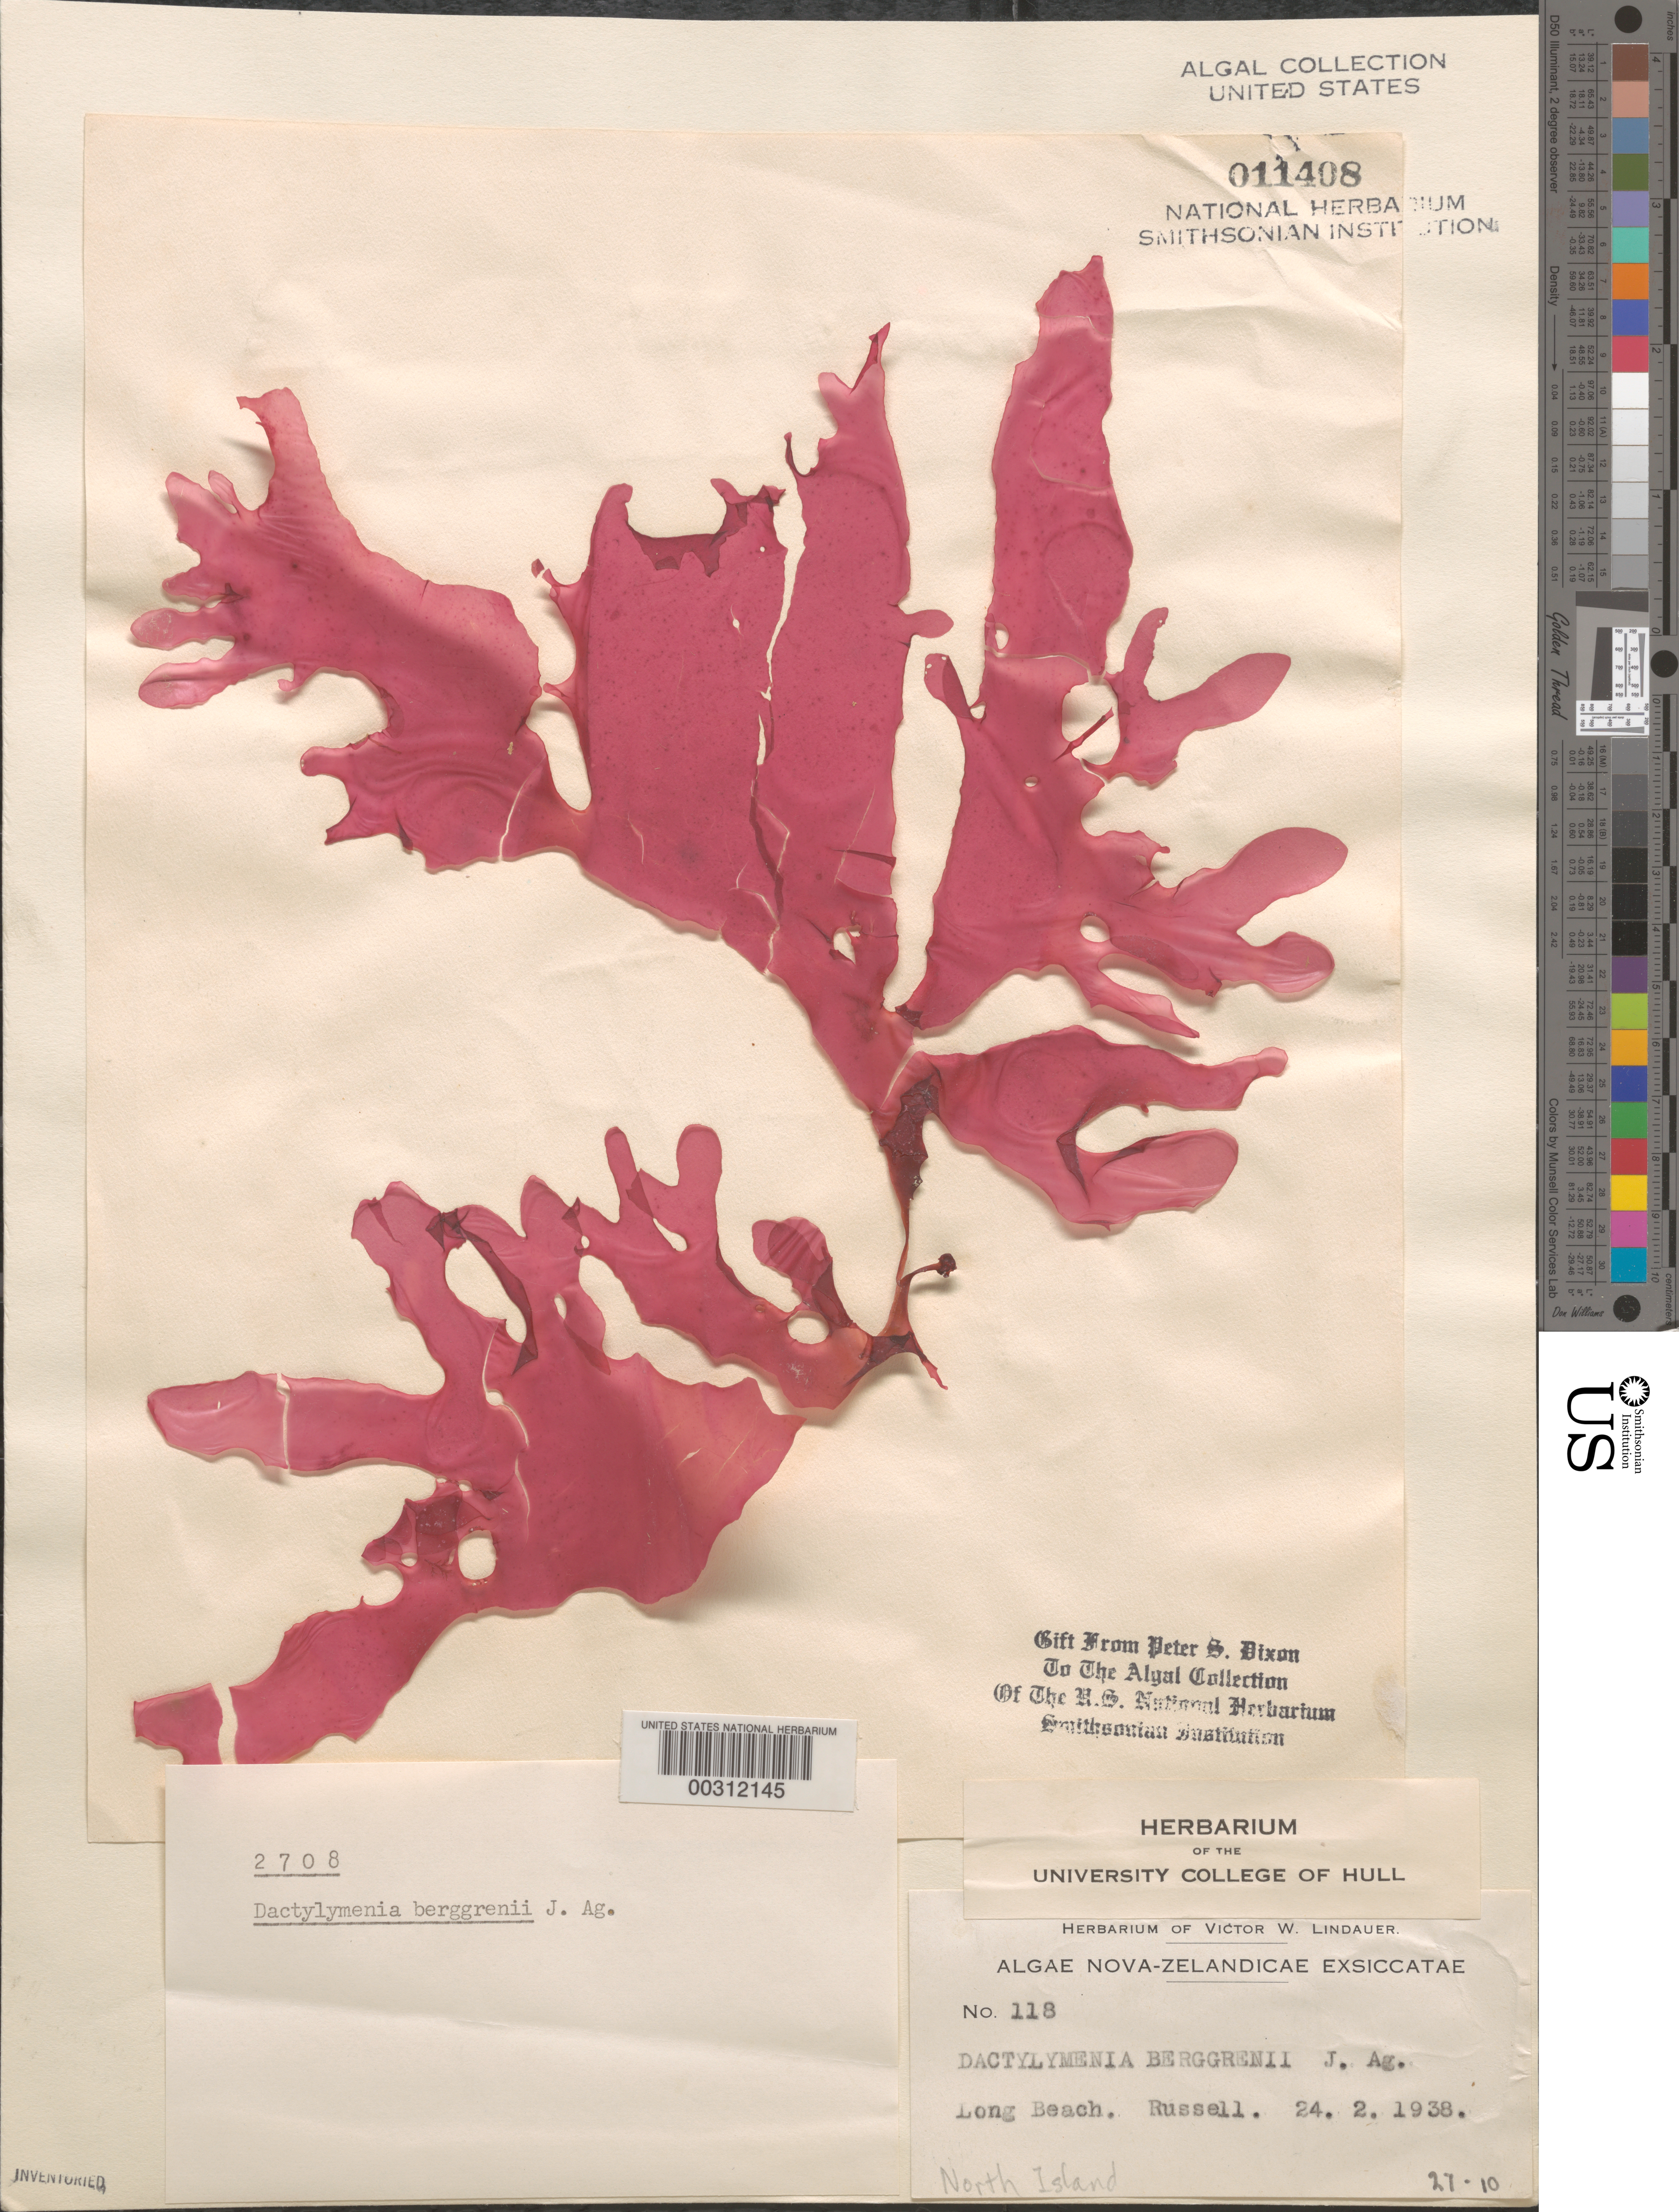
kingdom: Plantae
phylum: Rhodophyta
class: Florideophyceae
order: Gigartinales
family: Kallymeniaceae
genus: Psaromenia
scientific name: Psaromenia berggrenii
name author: (J. Agardh) D'Archino et al.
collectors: V. Lindauer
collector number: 118 & PSD 2708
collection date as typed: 24 Feb 1938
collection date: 1938-02-24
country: New Zealand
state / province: Northland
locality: Long beach, russell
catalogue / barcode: US 11408